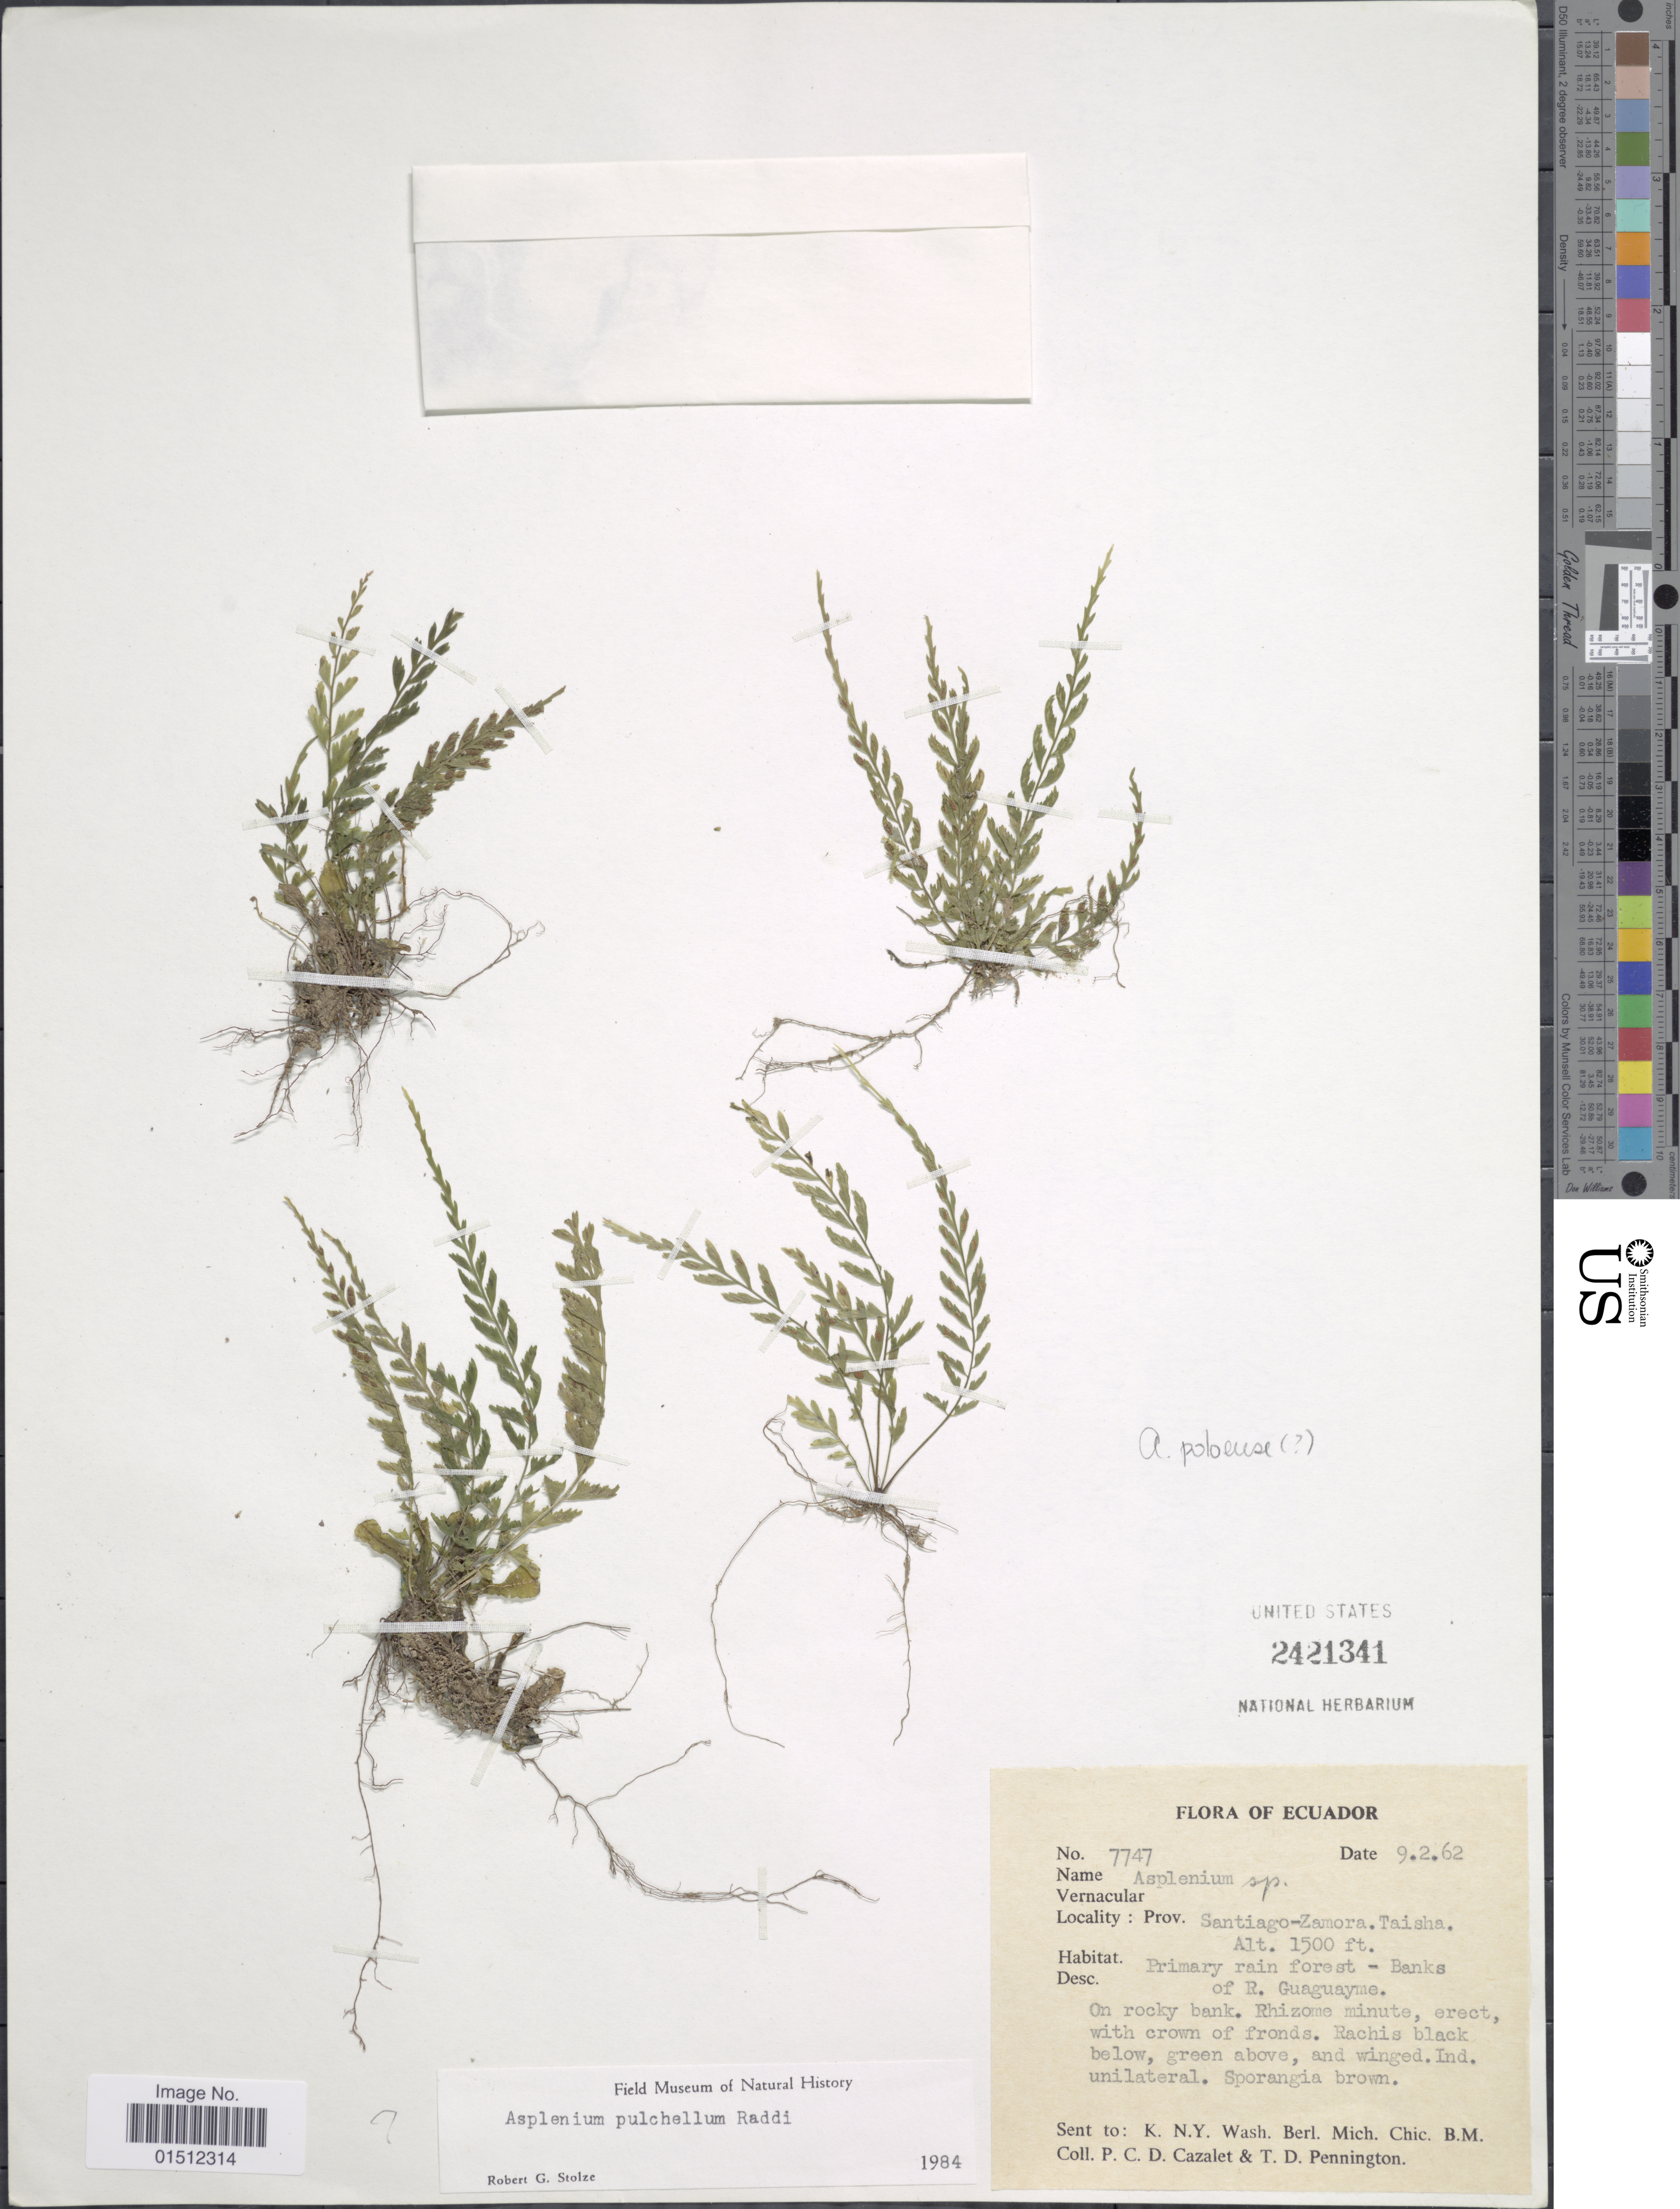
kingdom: Plantae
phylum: Tracheophyta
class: Polypodiopsida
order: Polypodiales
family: Aspleniaceae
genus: Asplenium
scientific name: Asplenium pulchellum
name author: Raddi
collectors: P. C. D. Cazalet & T. D. Pennington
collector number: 7747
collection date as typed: Transcribed d/m/y: 9/2/62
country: Ecuador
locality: Ecuador, Prov. Santiago-Zamora. Taisha. Banks of R. Guaguayme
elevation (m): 457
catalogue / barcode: US 2421341